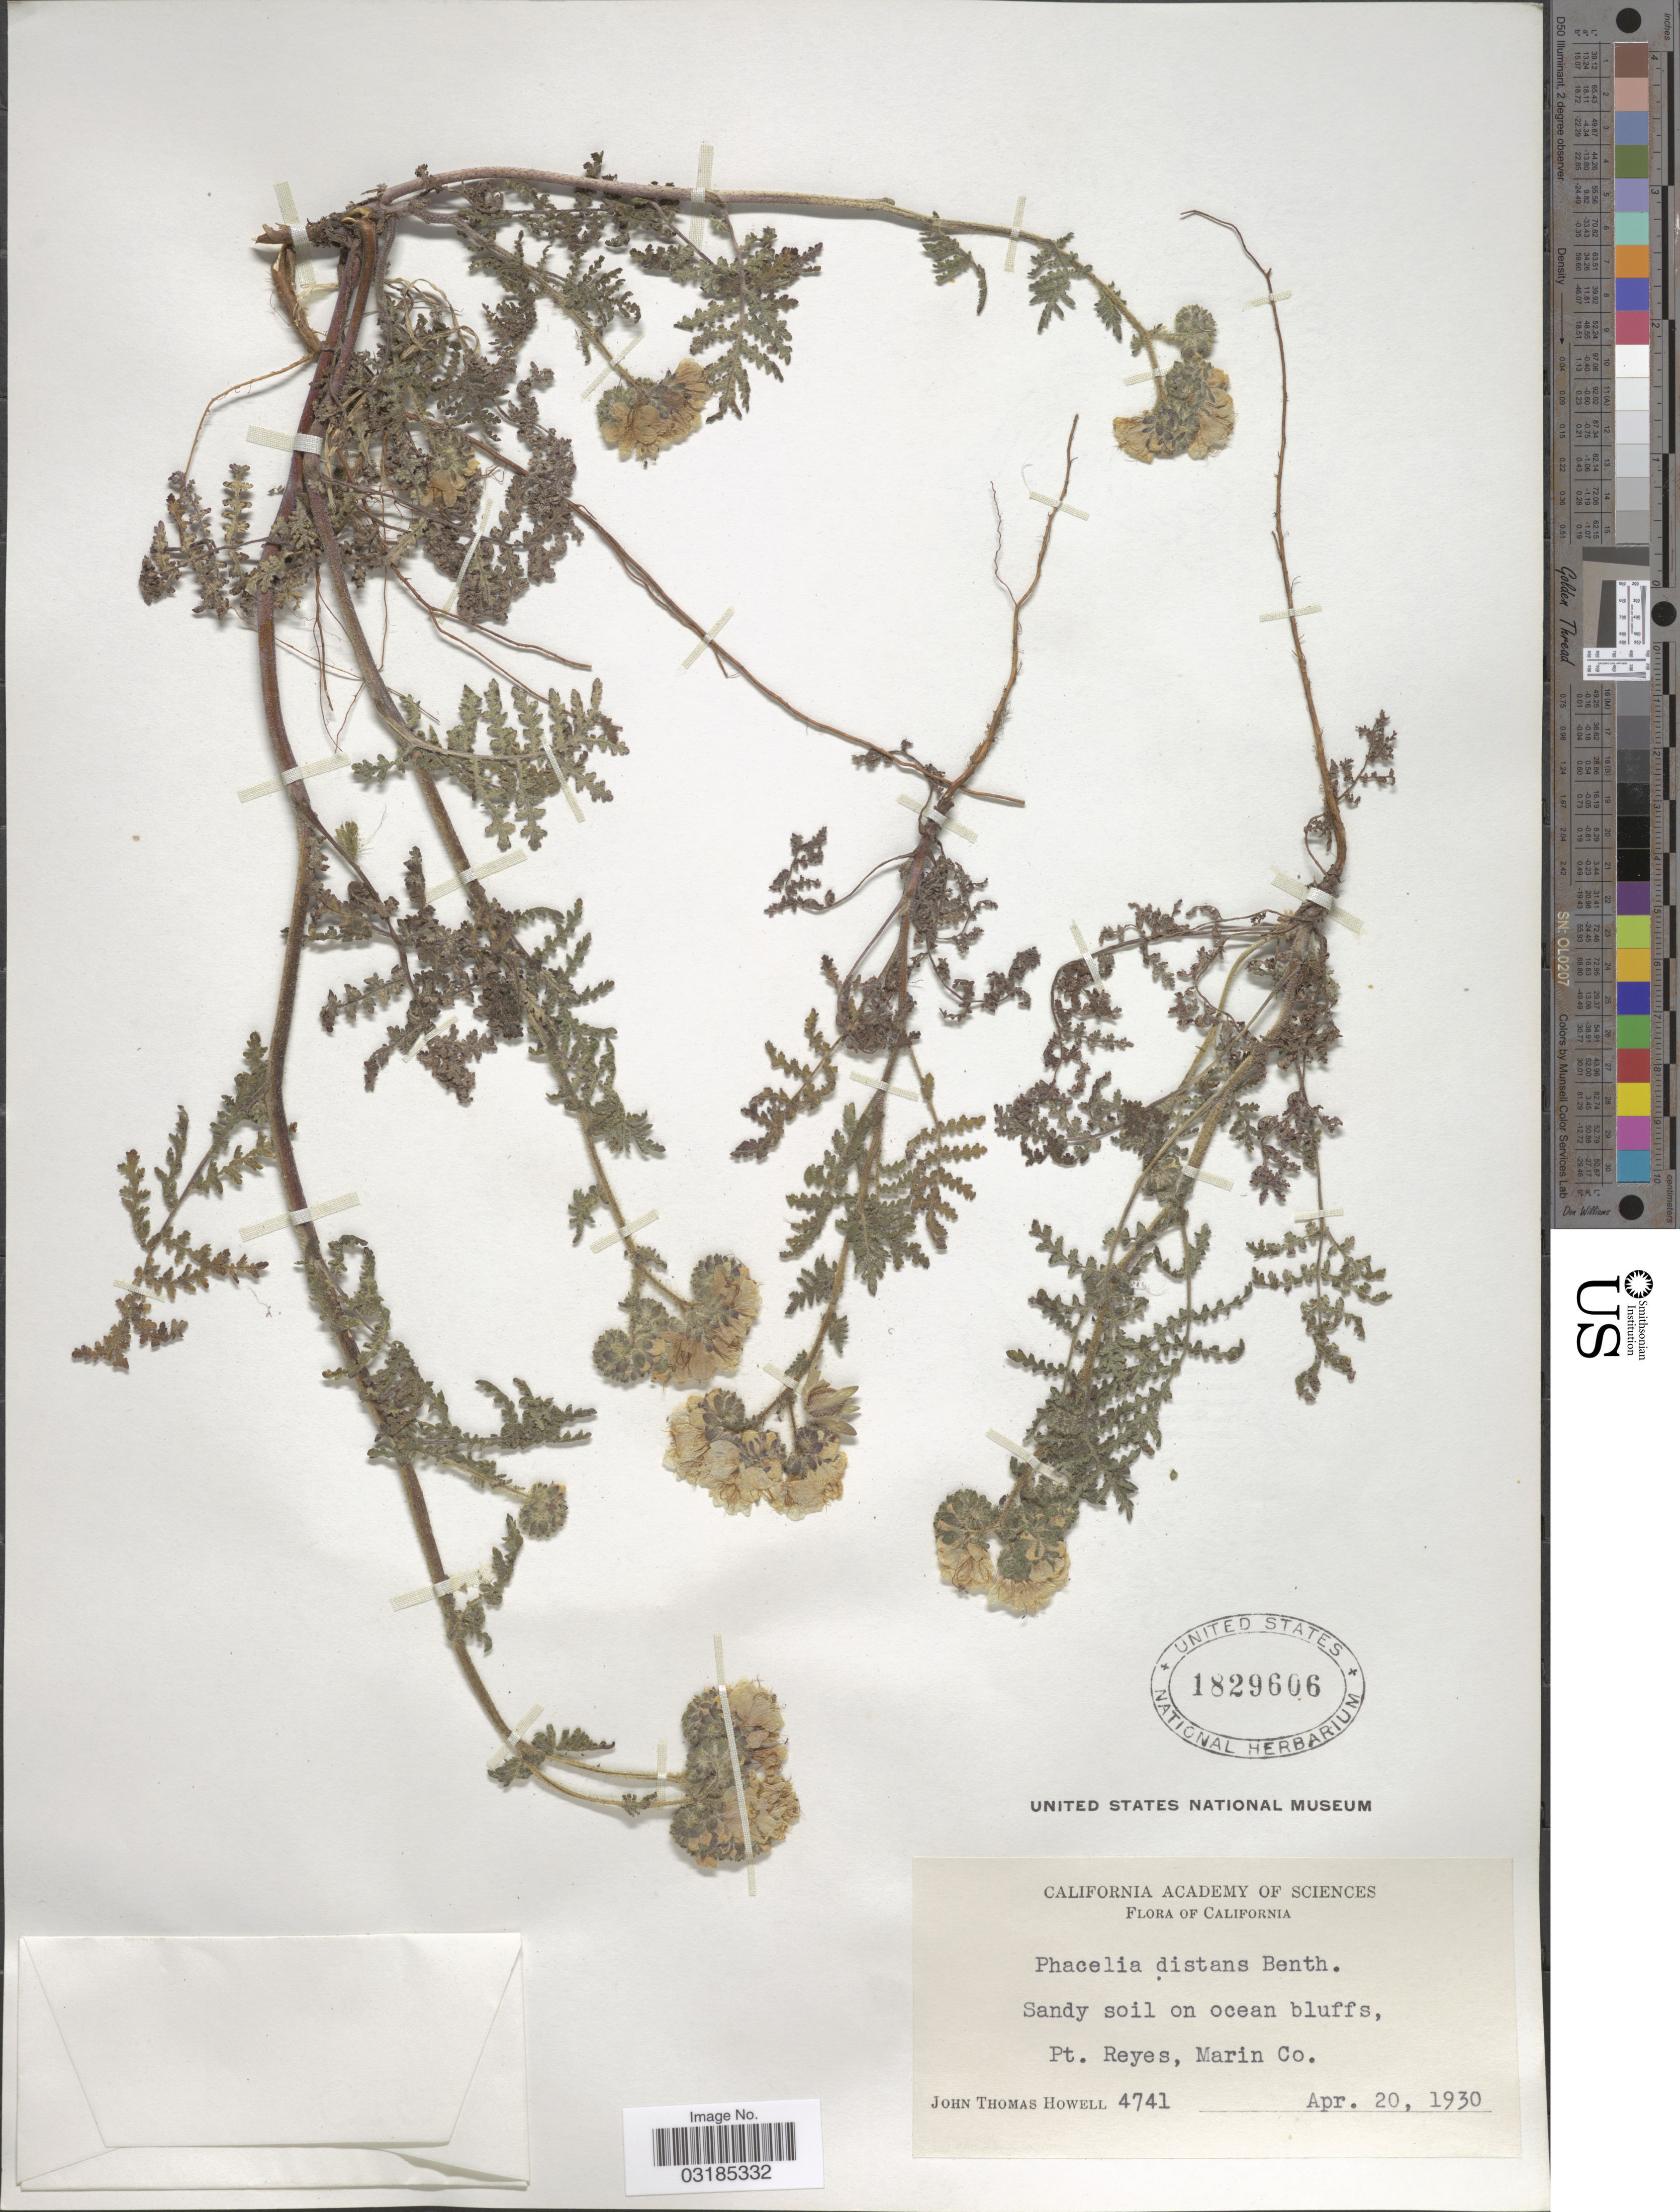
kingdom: Plantae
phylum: Tracheophyta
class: Magnoliopsida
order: Boraginales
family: Hydrophyllaceae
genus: Phacelia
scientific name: Phacelia distans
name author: Benth.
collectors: J. T. Howell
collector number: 4741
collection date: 1930-04-20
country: United States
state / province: California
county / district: Marin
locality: Pt. Reyes, Marin Co.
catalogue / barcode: US 1829606